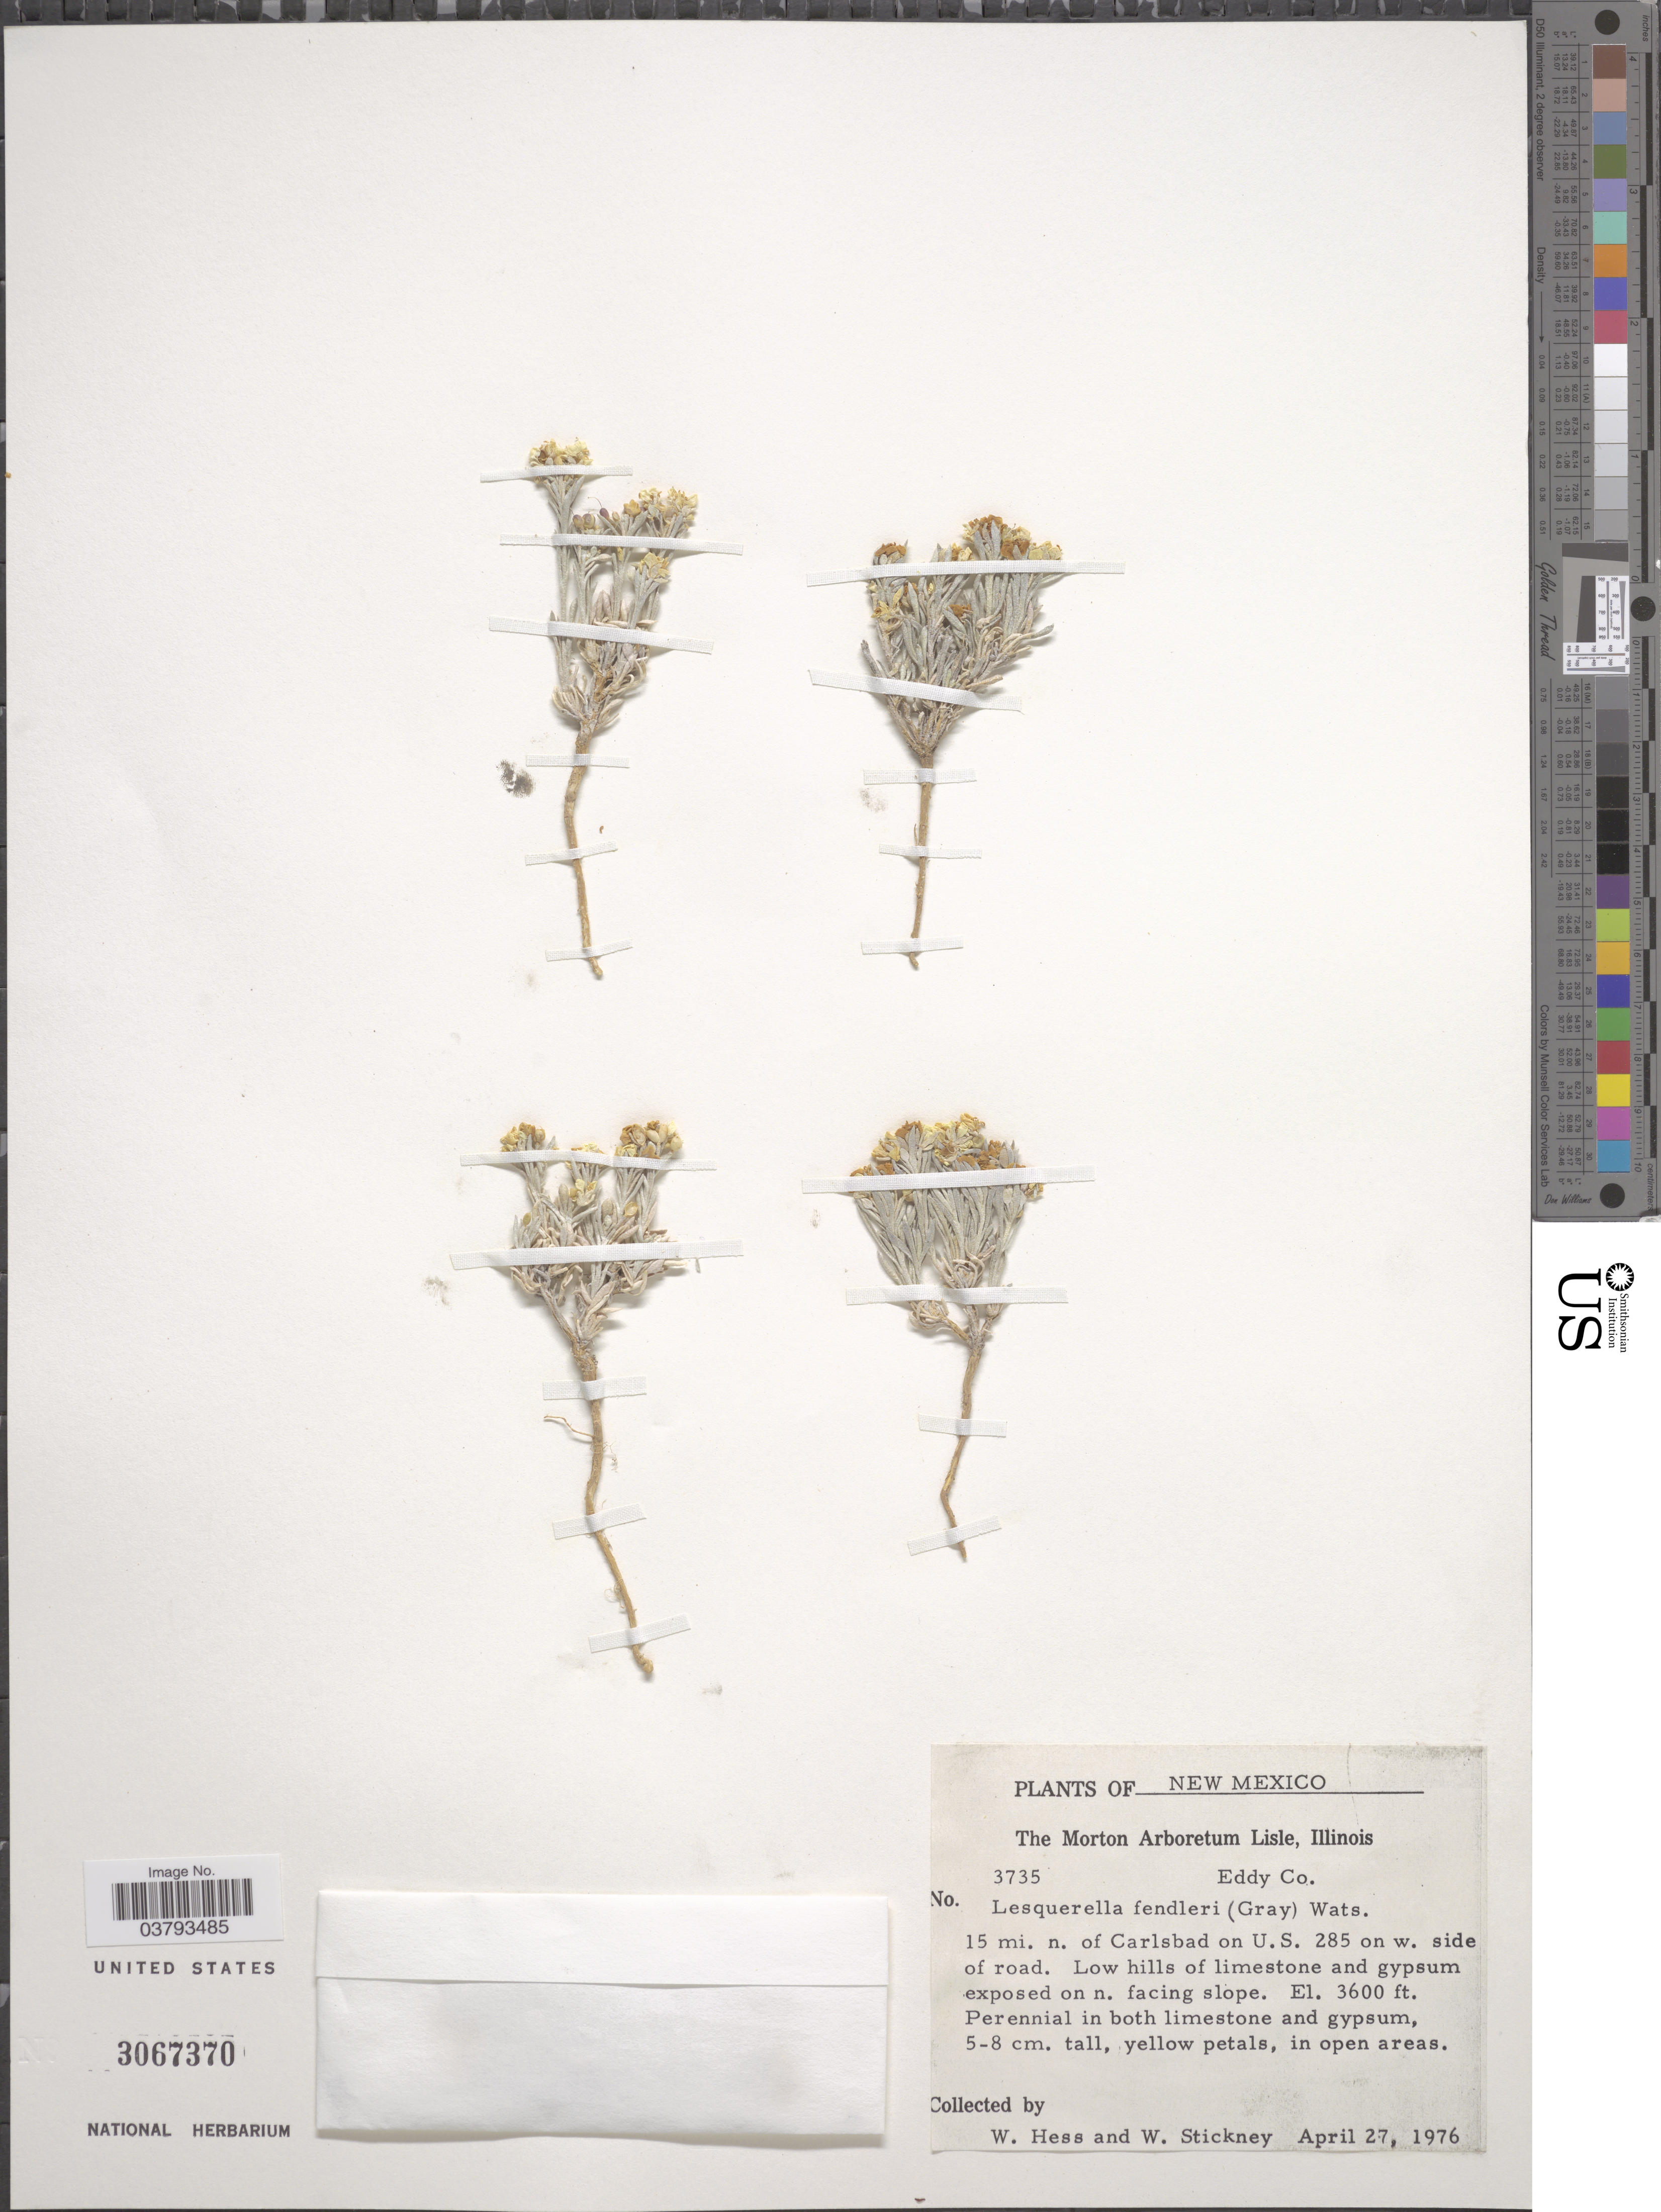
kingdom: Plantae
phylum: Tracheophyta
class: Magnoliopsida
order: Brassicales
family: Brassicaceae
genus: Lesquerella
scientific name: Lesquerella fendleri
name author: (A. Gray) S. Watson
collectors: W. Hess & W. Stickney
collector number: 3735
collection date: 1976-04-27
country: United States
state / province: New Mexico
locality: Eddy Co. 15 mi. n. of Carlsbad on U.S. 285 on w. side of road.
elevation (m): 1097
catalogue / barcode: US 3067370